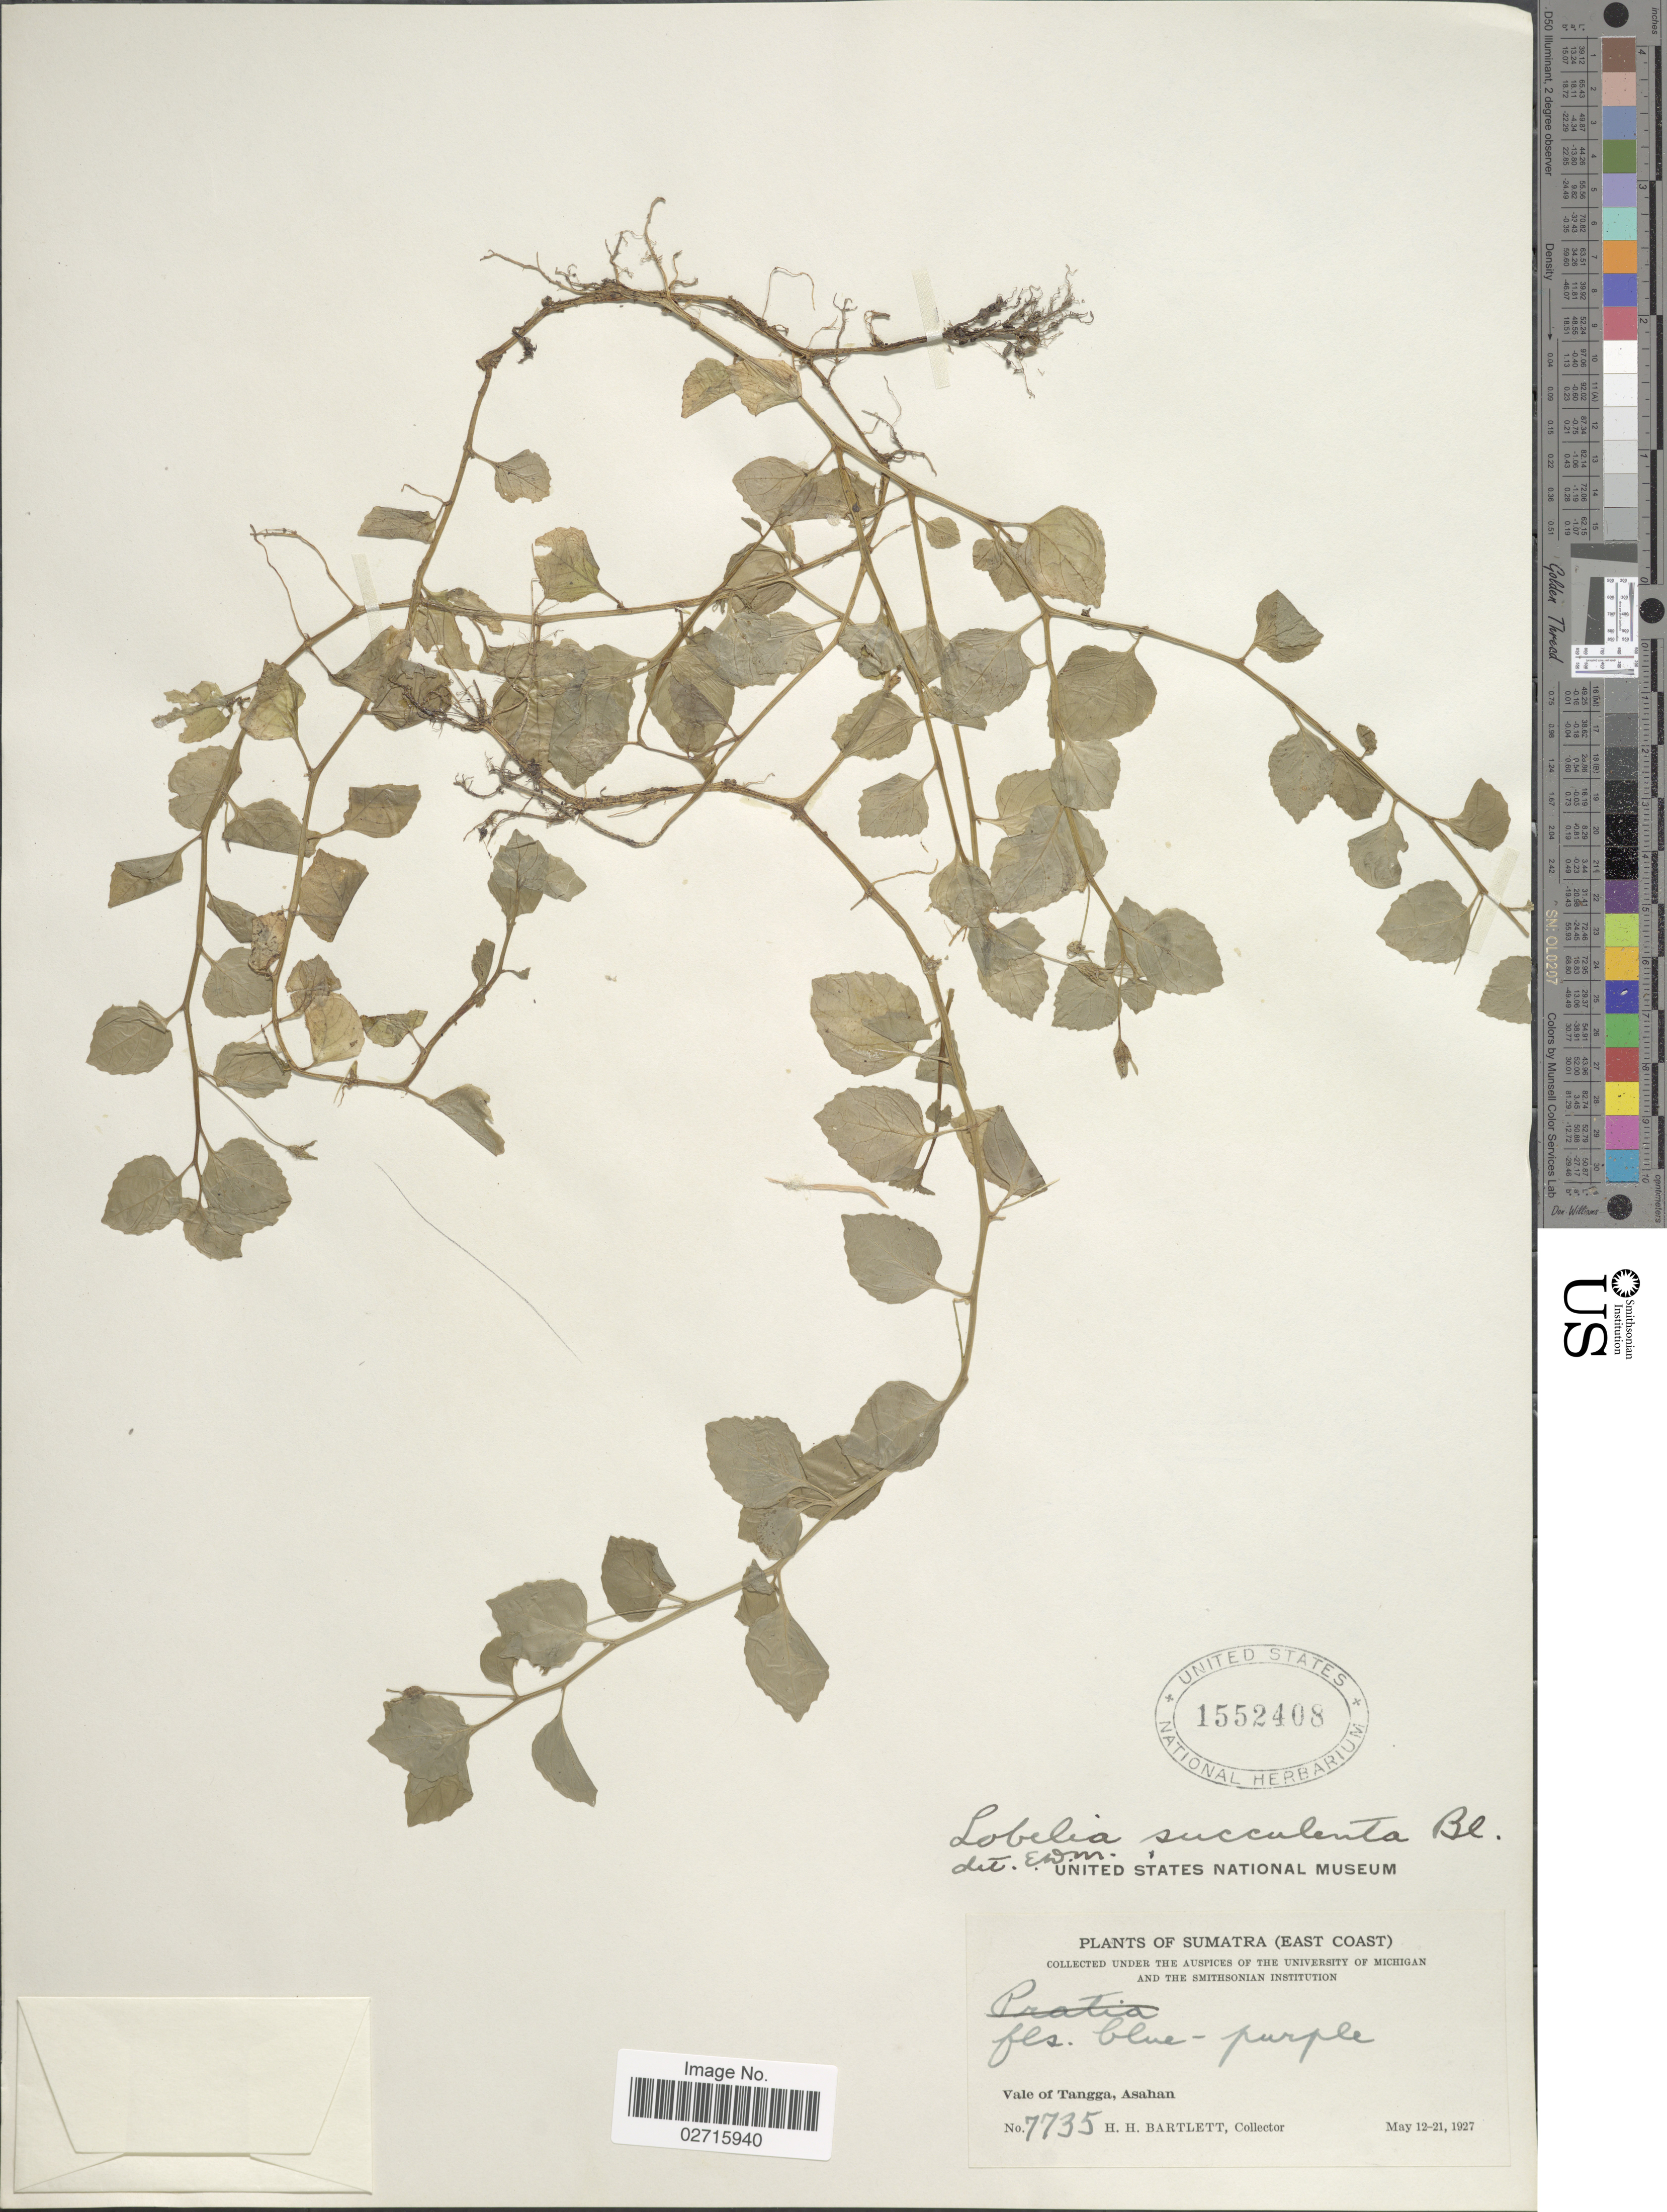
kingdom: Plantae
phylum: Tracheophyta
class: Magnoliopsida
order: Asterales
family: Campanulaceae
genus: Lobelia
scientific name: Lobelia succulenta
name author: Blume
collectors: H. H. Bartlett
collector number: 7735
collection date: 1927-05-12/1927-05-21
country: Indonesia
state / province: Sumatra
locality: (East Coast), Vale of Tangga, Asahan.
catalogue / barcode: US 1552408